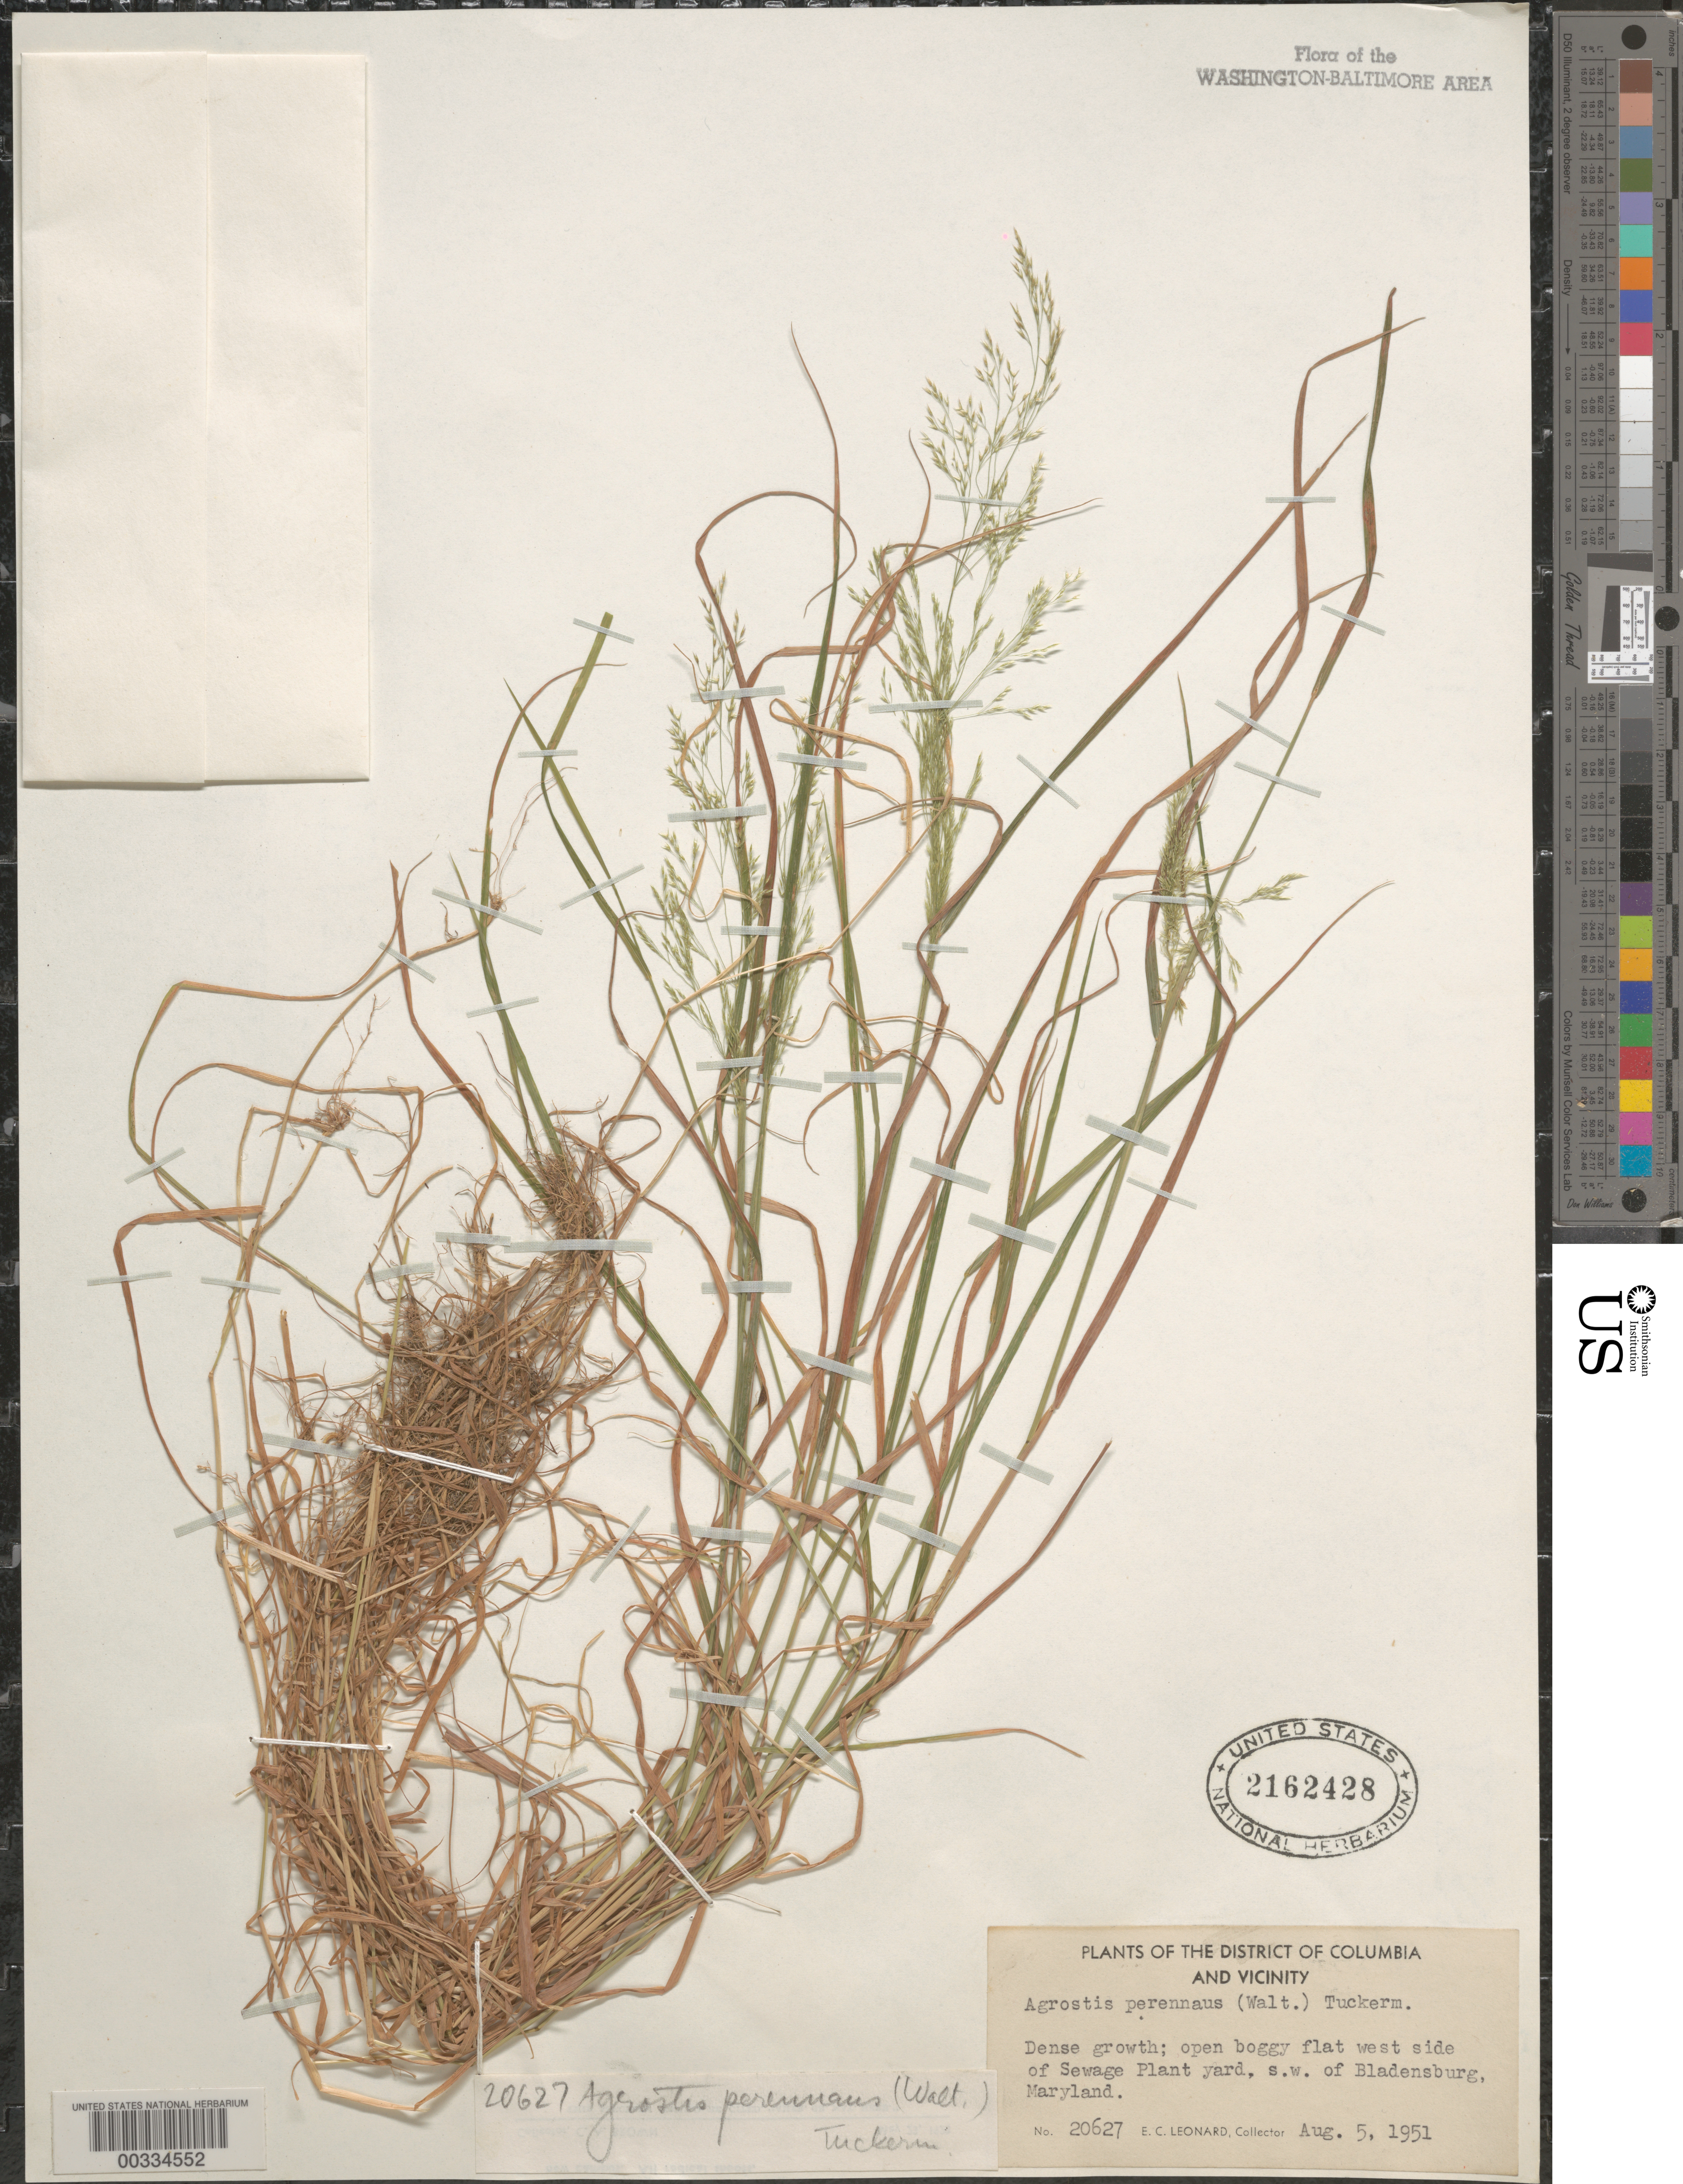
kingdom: Plantae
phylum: Tracheophyta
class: Liliopsida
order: Poales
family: Poaceae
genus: Agrostis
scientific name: Agrostis perennans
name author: (Walter) Tuck.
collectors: E. C. Leonard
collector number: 20627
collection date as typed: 05 Aug 1951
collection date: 1951-08-05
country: United States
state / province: Maryland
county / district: Prince George's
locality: Sewage Plant, southwest of Bladensburg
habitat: Open boggy flat in sewer plant yard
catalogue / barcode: US 2162428